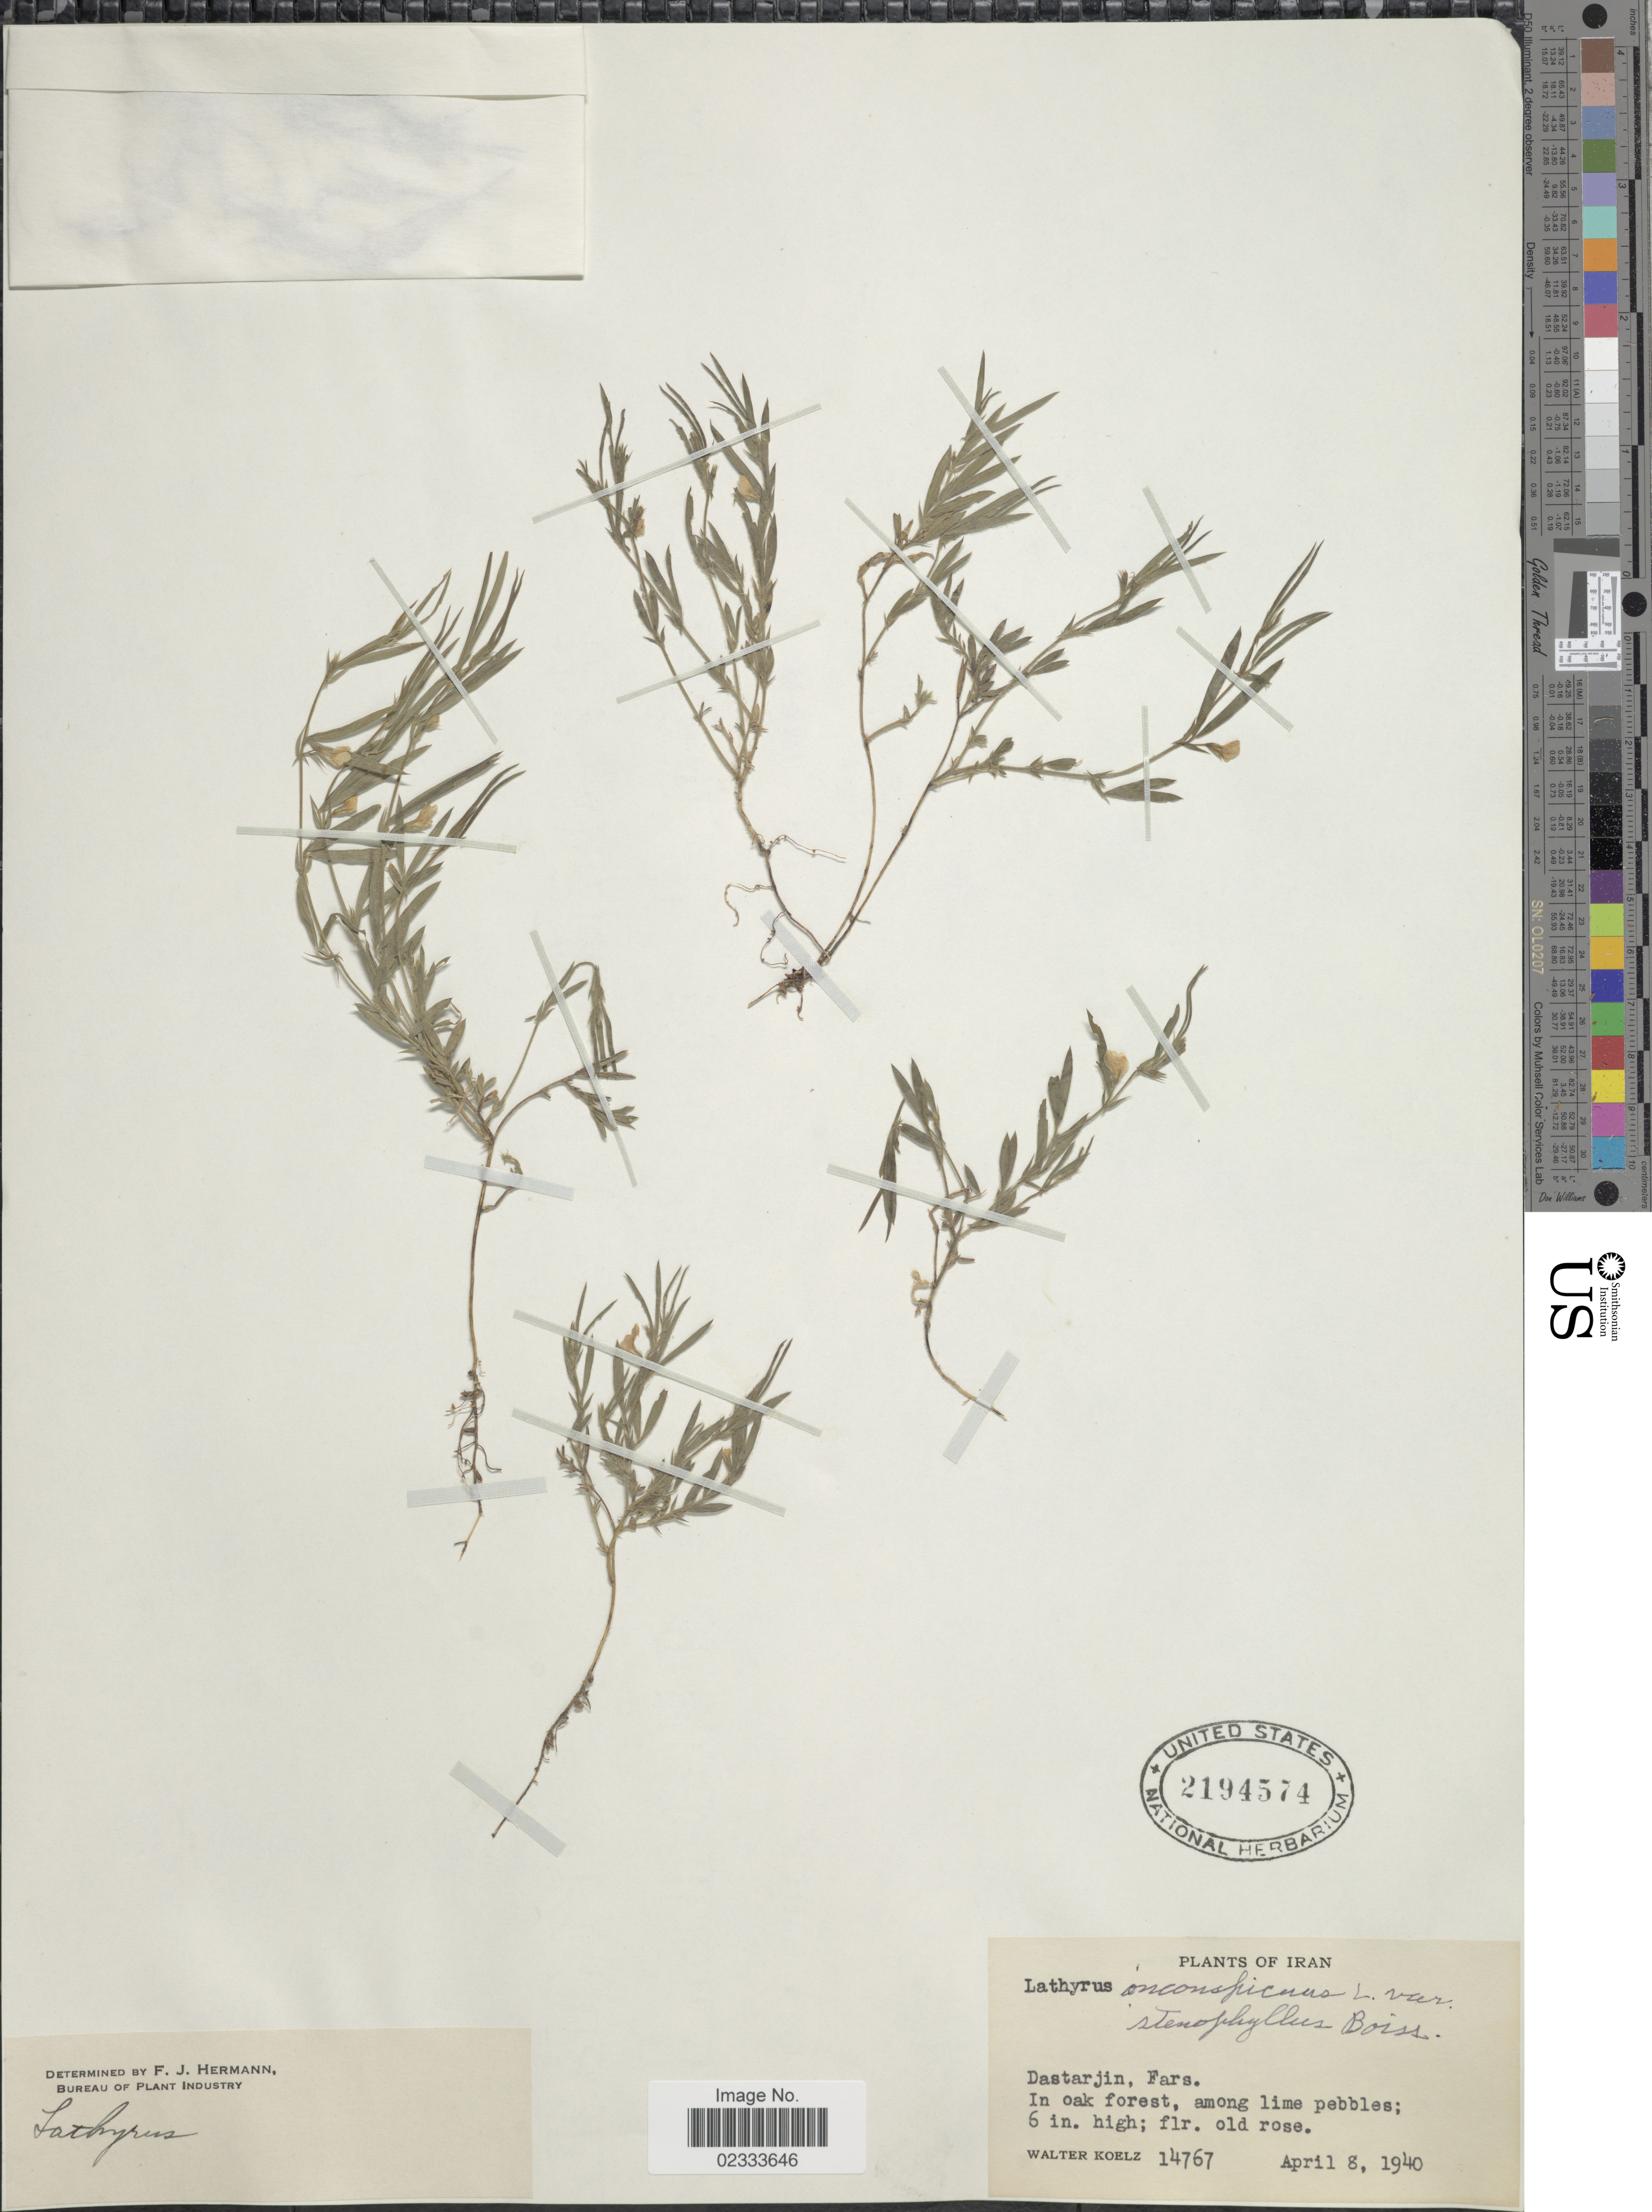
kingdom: Plantae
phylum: Tracheophyta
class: Magnoliopsida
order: Fabales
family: Fabaceae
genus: Lathyrus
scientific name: Lathyrus inconspicuus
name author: L.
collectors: W. N. Koelz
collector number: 14767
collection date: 1940-04-08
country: Iran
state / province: Fars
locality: Dastarjin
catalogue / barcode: US 2194574